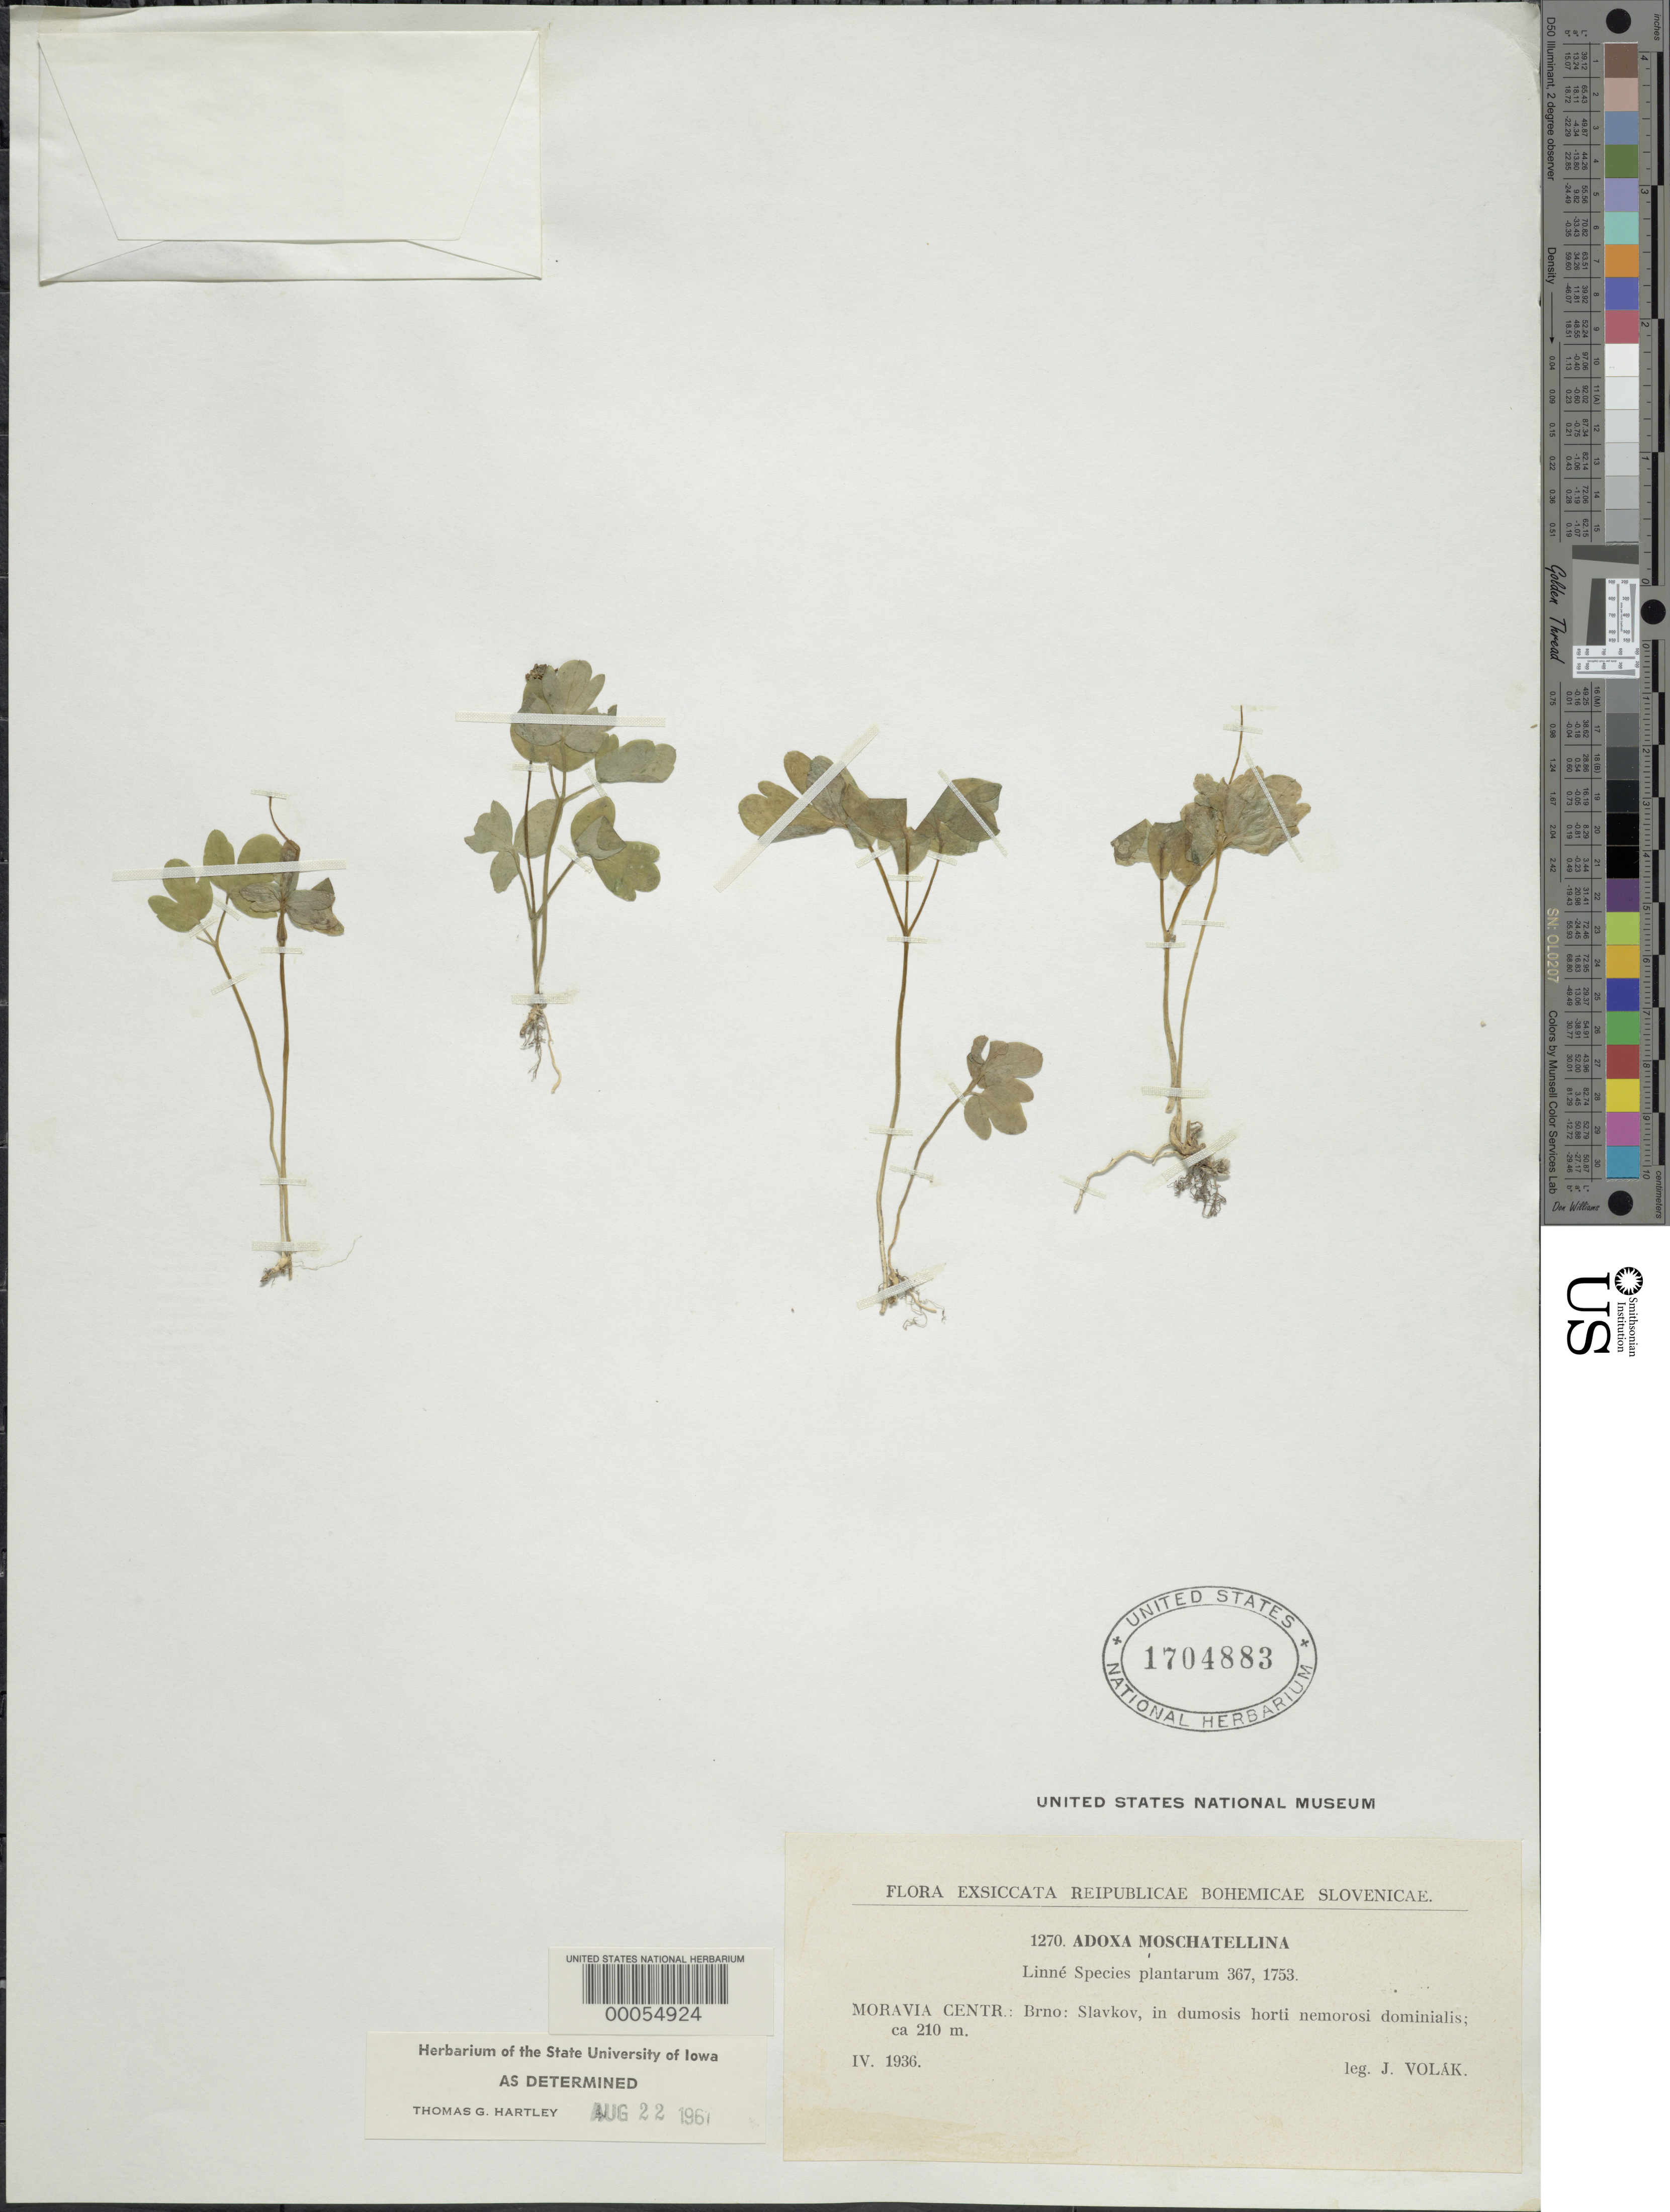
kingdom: Plantae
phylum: Tracheophyta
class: Magnoliopsida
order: Dipsacales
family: Viburnaceae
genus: Adoxa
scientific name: Adoxa moschatellina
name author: L.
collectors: J. Volak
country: Czechia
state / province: South Moravian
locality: Moravia Central, Brno: Slavkov. [Brno-Mesto or Brno-Venkov District?]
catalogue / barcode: US 1704883